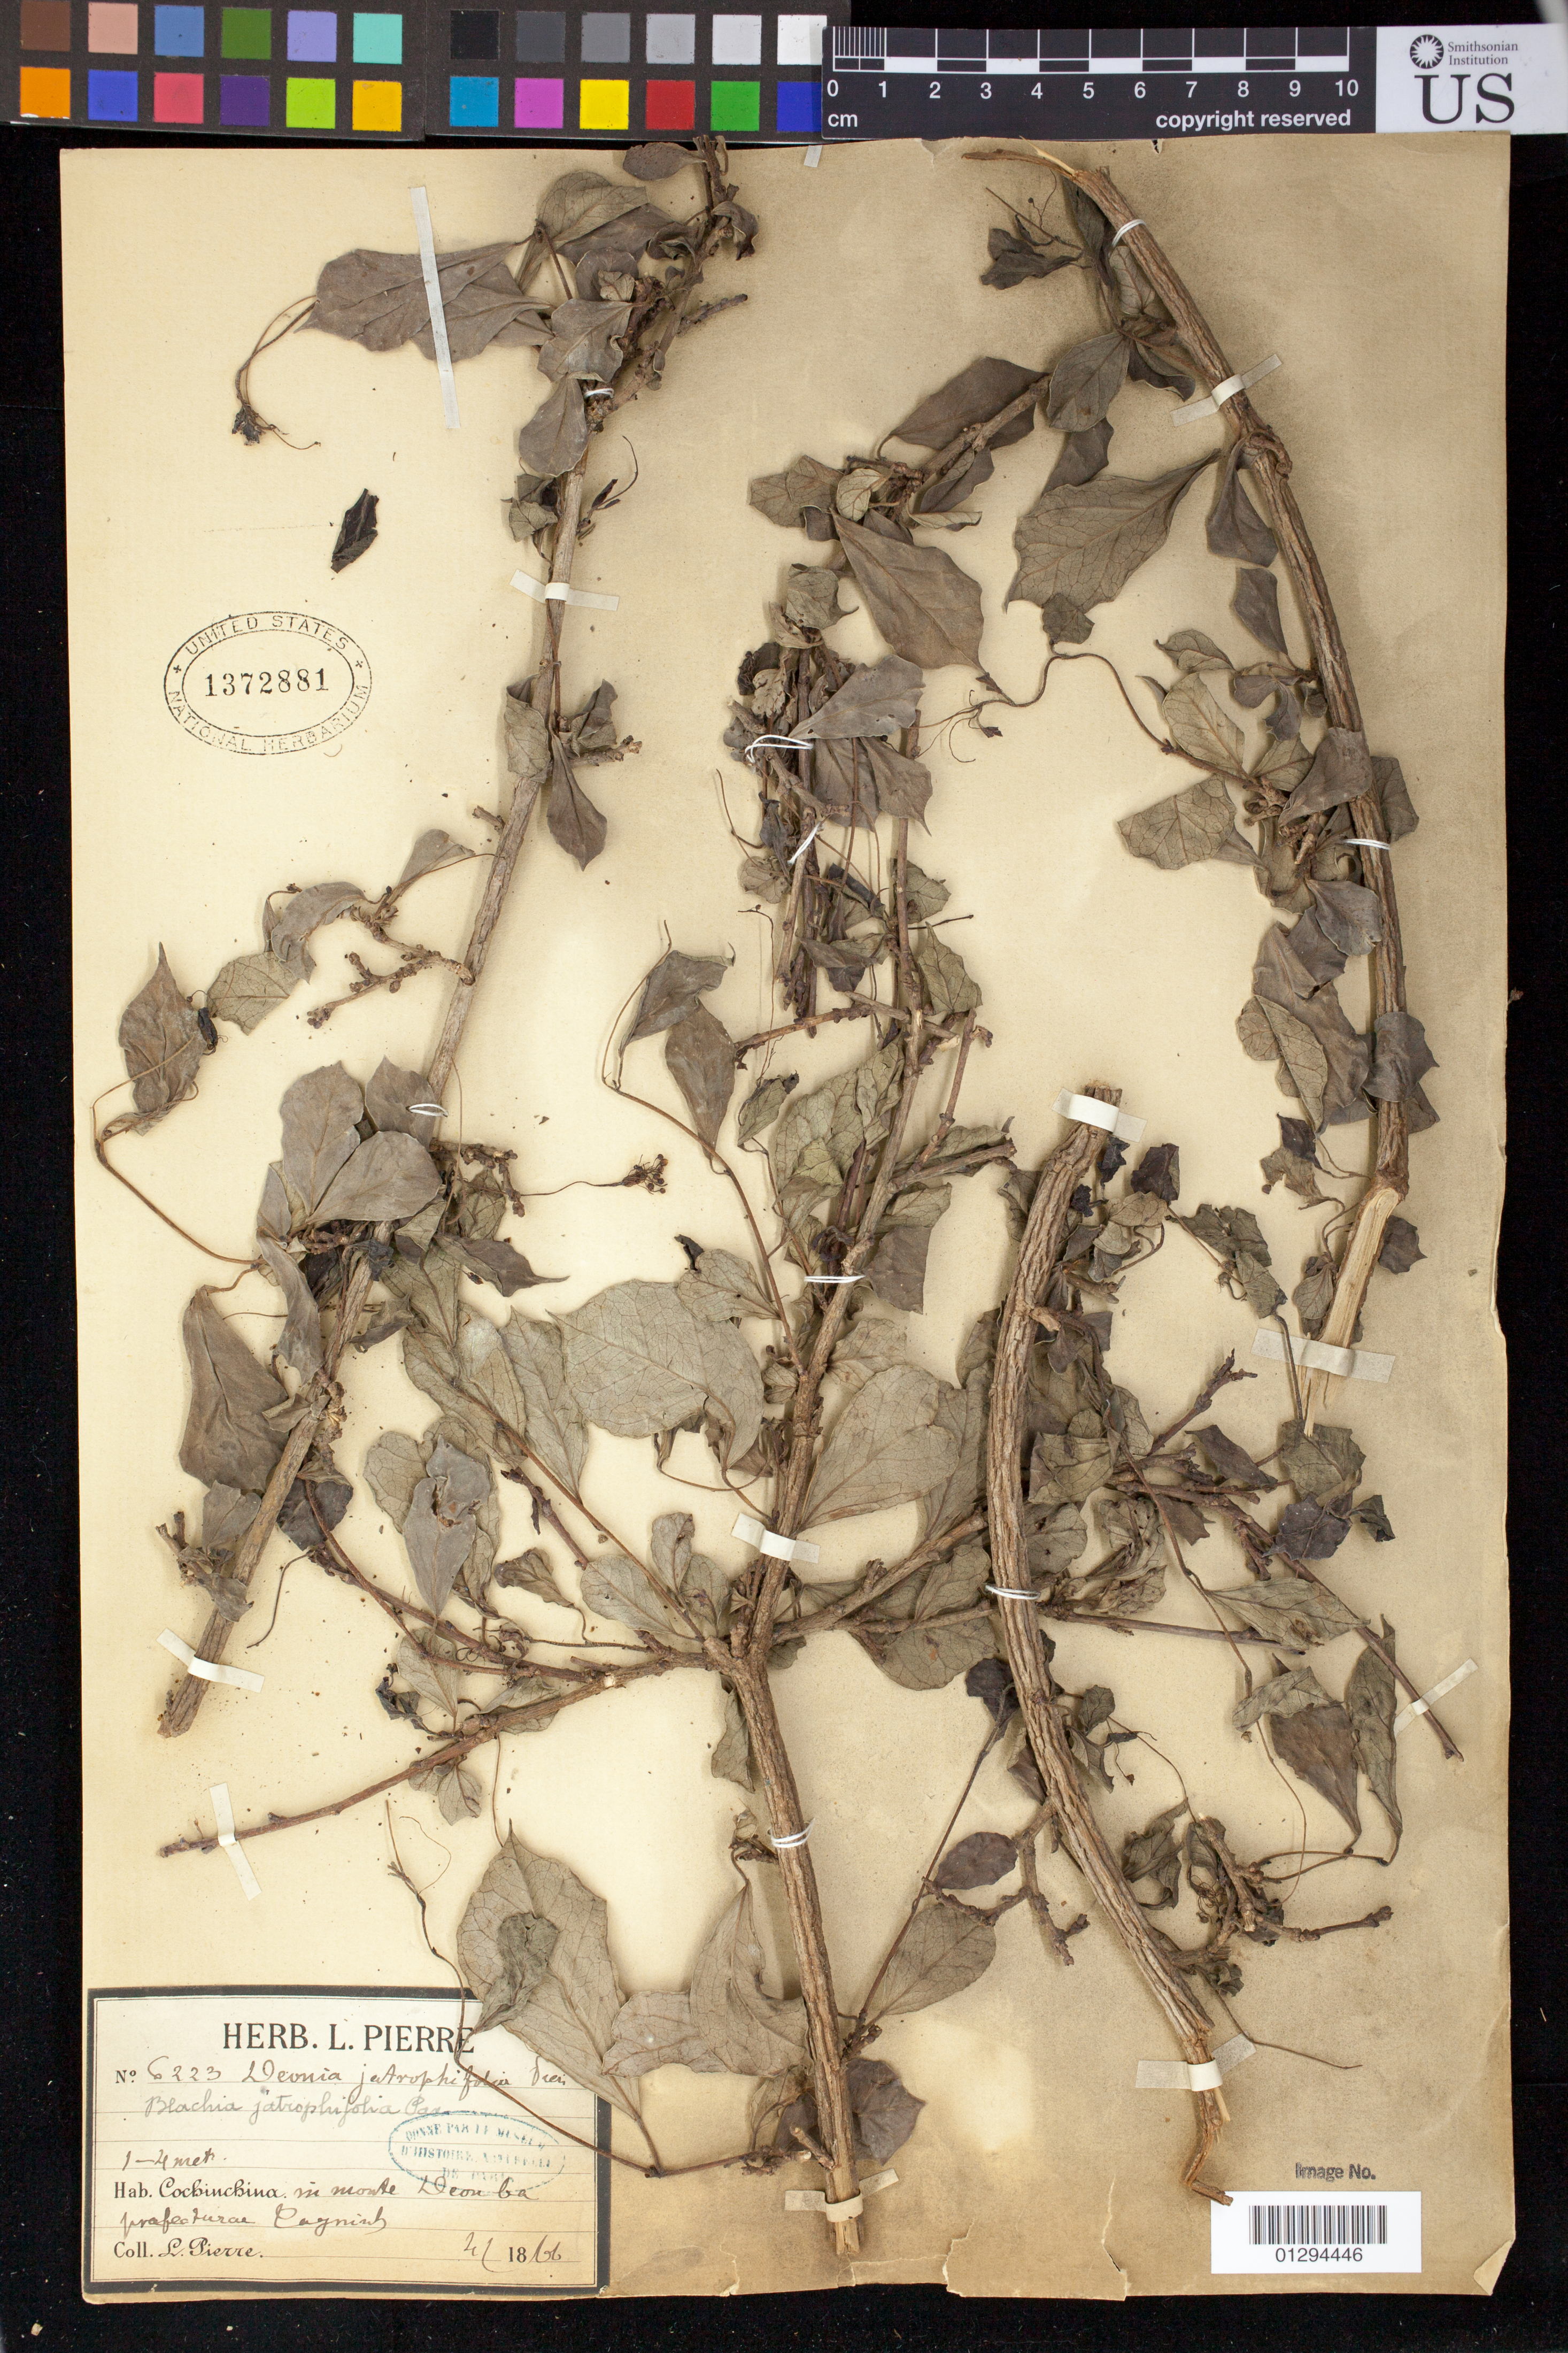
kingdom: Plantae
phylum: Tracheophyta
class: Magnoliopsida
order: Malpighiales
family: Euphorbiaceae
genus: Blachia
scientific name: Blachia jatrophifolia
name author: Pax & Hoffm.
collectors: J. Pierre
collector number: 6223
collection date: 1866-04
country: Vietnam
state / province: Tay Ninh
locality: in monte Deon ba prafecturae Tayninh.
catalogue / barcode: US 1372881